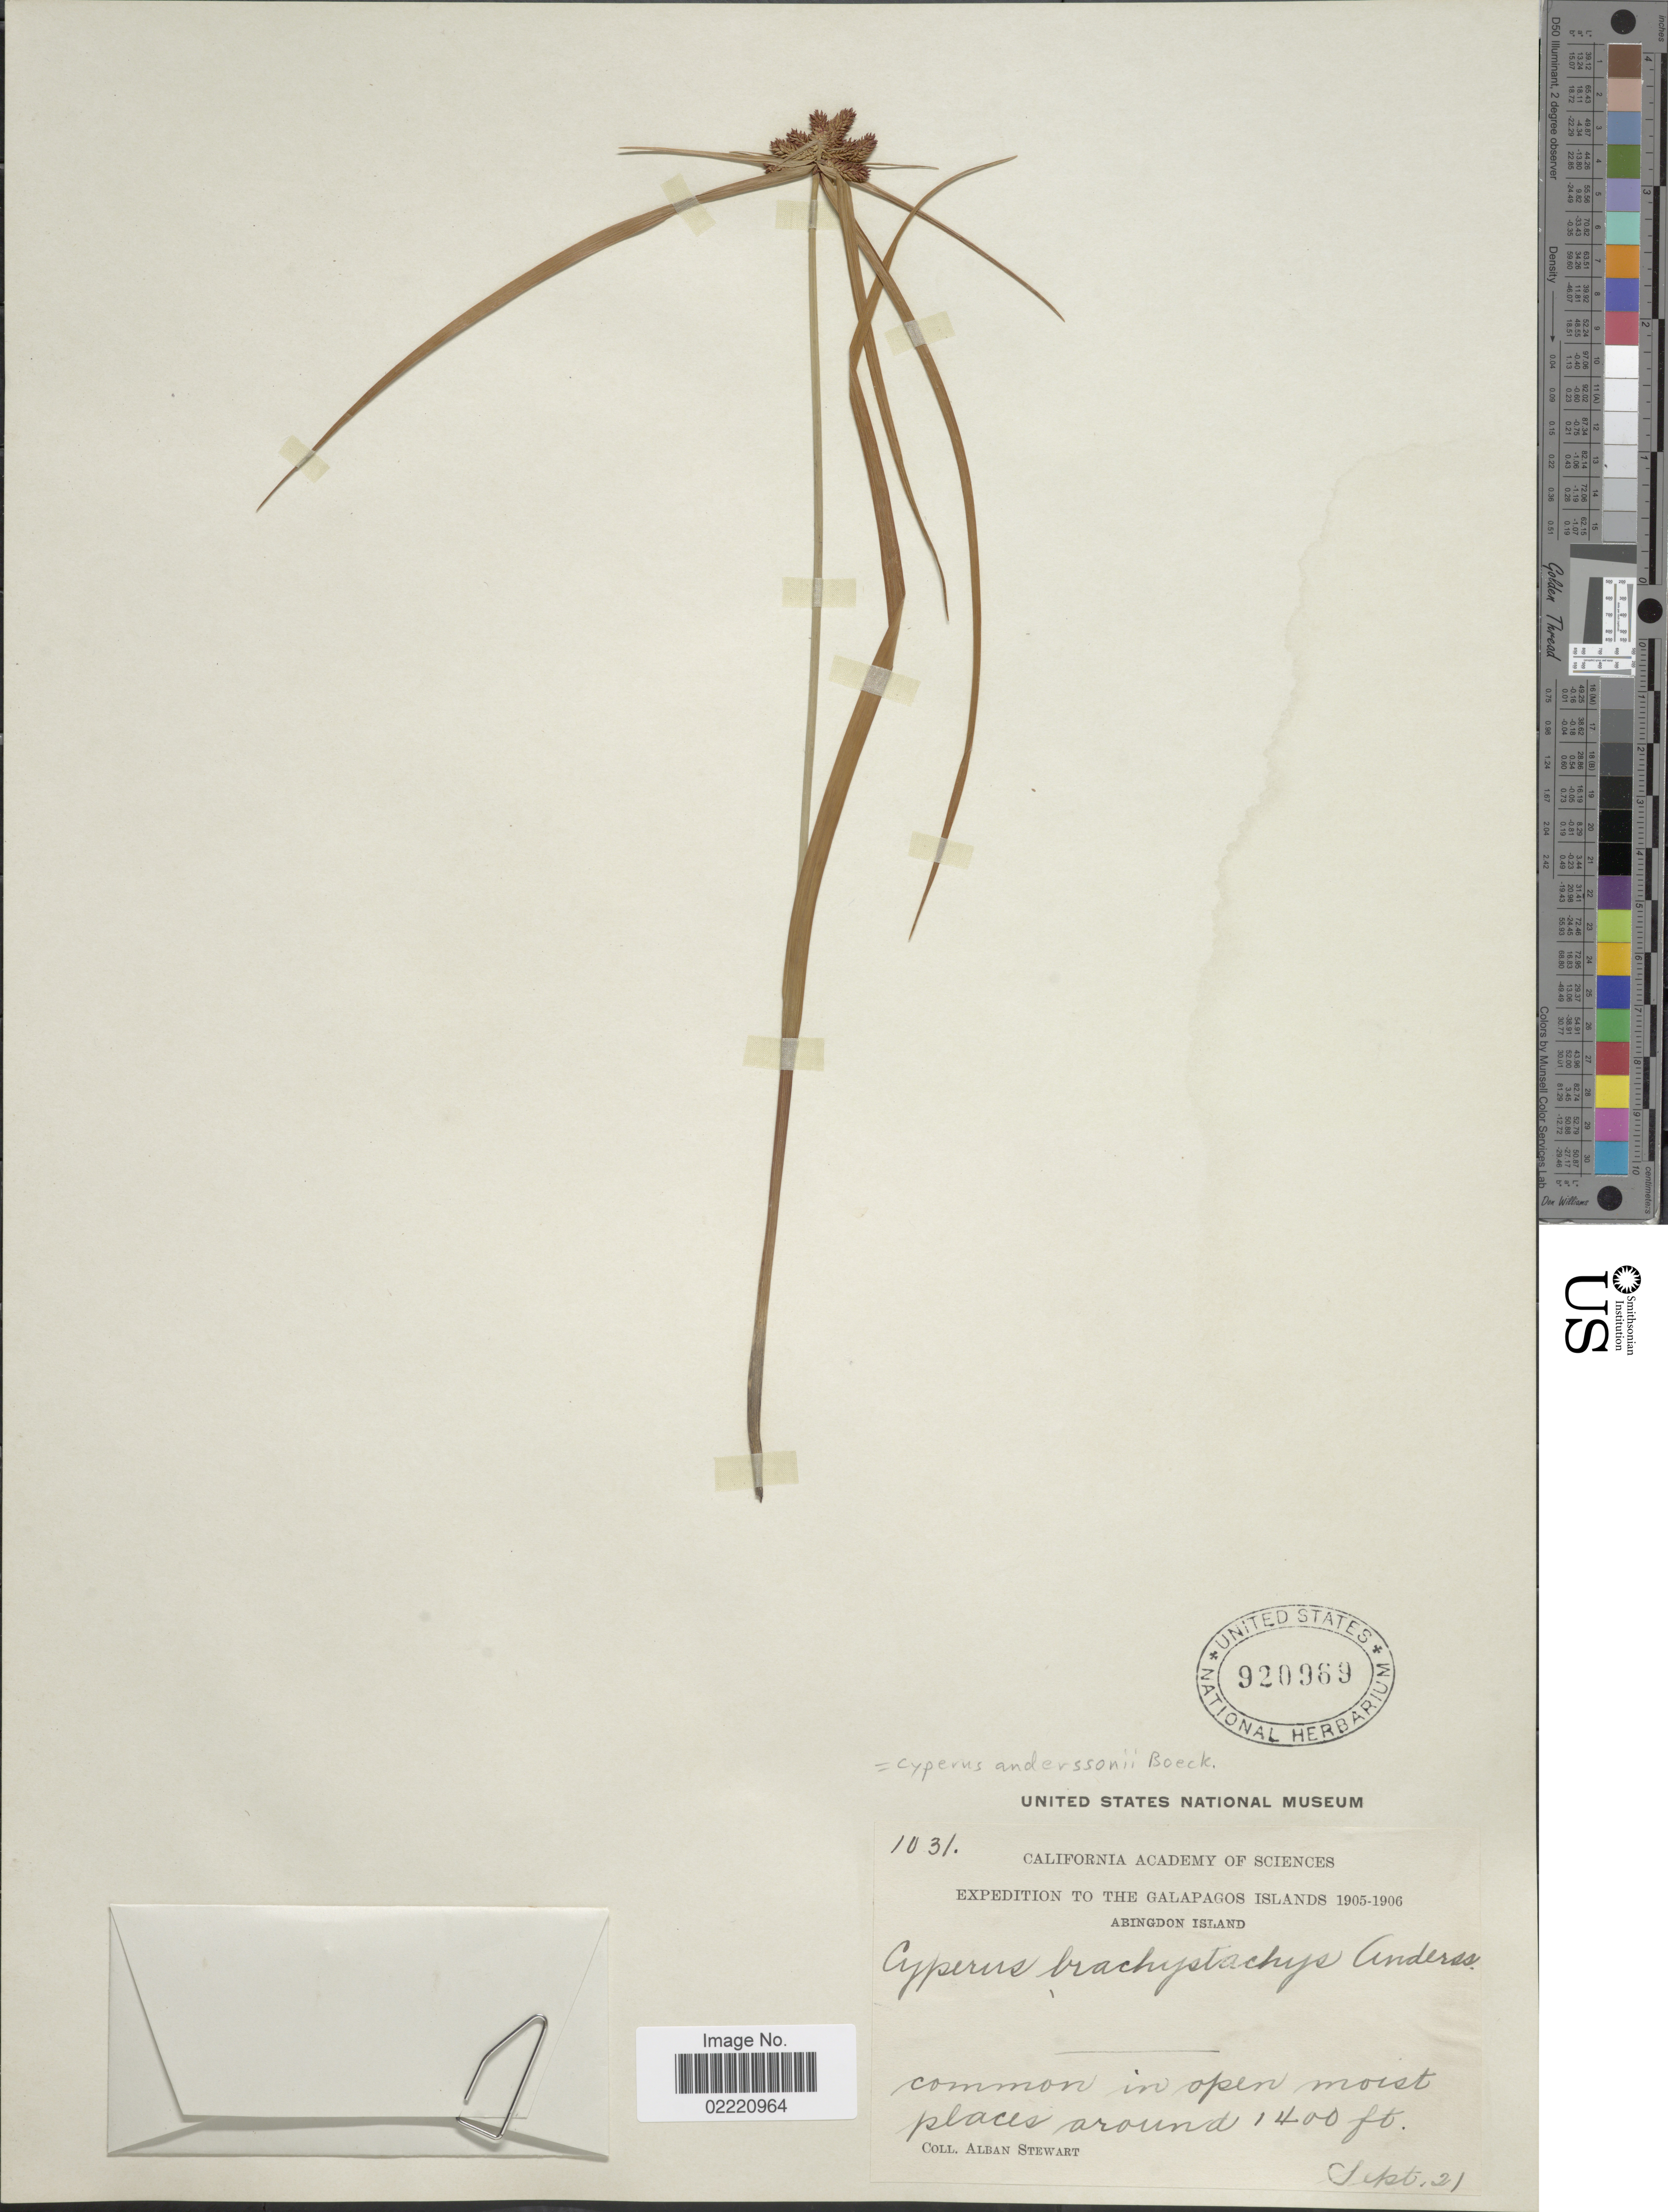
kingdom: Plantae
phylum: Tracheophyta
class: Liliopsida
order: Poales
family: Cyperaceae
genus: Cyperus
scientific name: Cyperus anderssonii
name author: Boeckeler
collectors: A. Stewart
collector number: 1031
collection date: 1905-09-21/1906-09-21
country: Ecuador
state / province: Colón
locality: The Galapagos Islands, Abingdon Island, common in open moist places.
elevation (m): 427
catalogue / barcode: US 920969